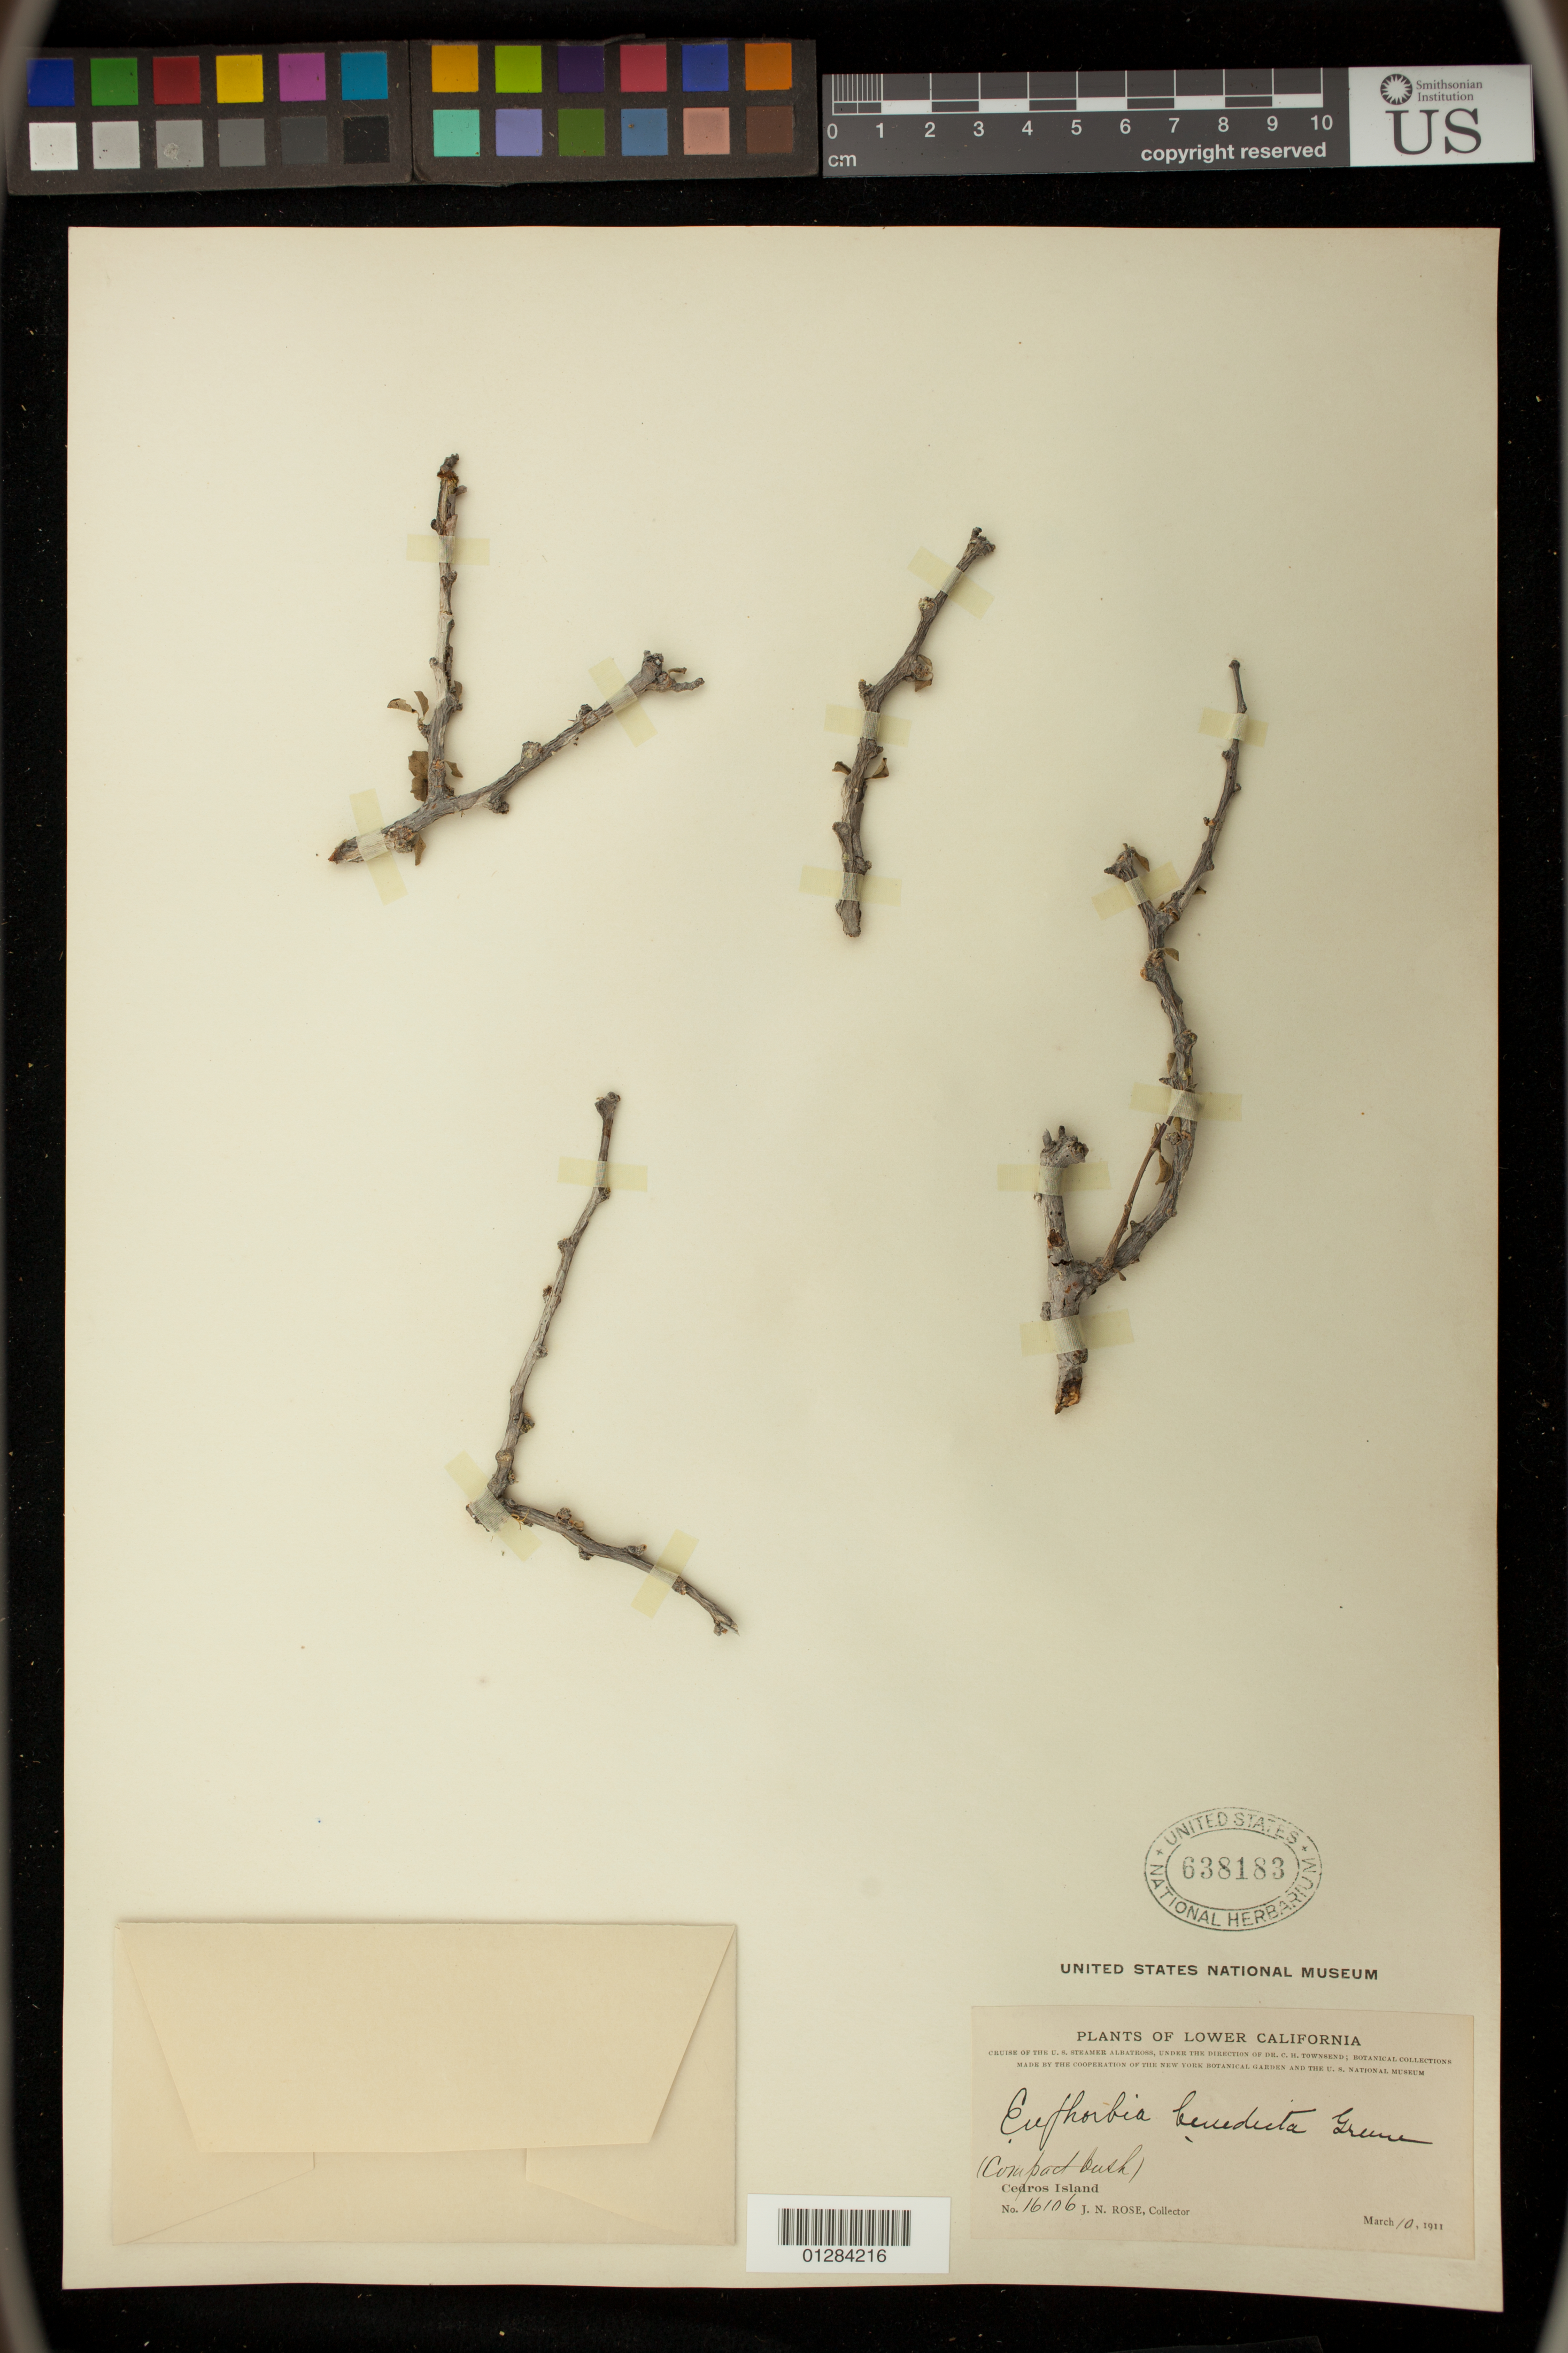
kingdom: Plantae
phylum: Tracheophyta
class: Magnoliopsida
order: Malpighiales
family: Euphorbiaceae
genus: Euphorbia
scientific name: Euphorbia misera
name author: Benth.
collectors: J. N. Rose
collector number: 16106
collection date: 1911-03-10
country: Mexico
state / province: Baja California Norte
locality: Cedros Island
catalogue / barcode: US 638183